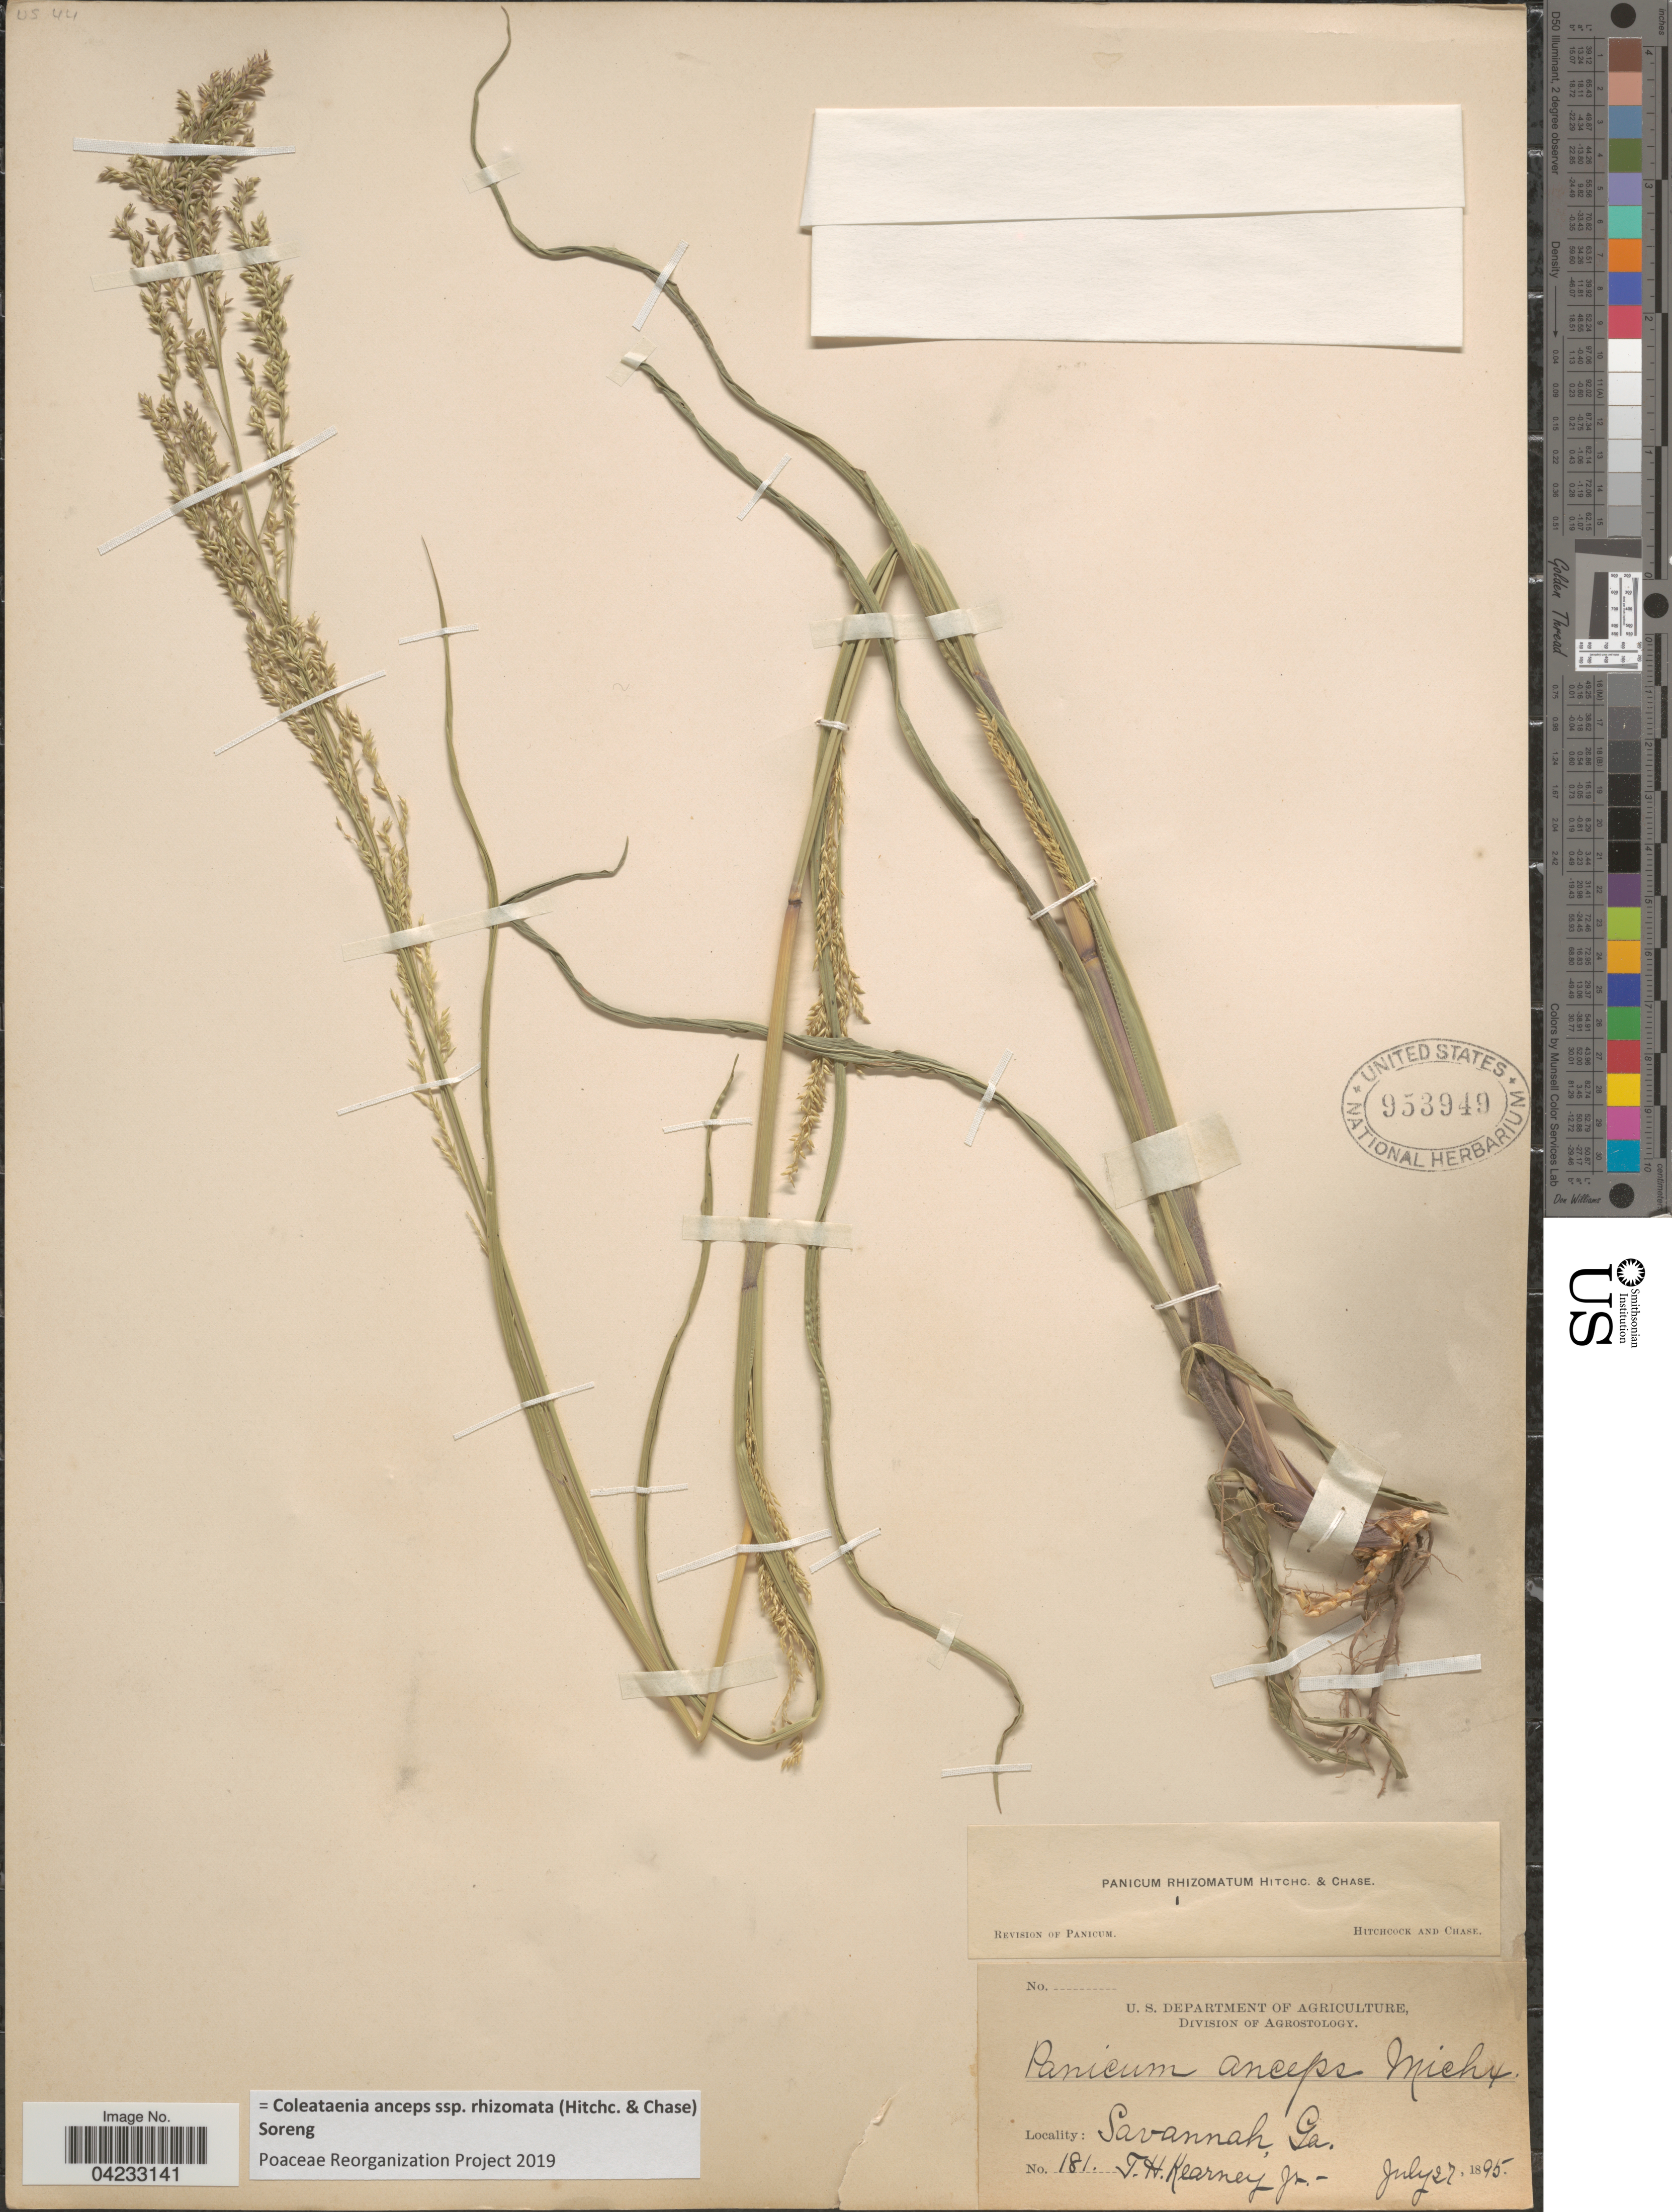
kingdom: Plantae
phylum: Tracheophyta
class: Liliopsida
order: Poales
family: Poaceae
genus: Coleataenia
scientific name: Coleataenia anceps subsp. rhizomata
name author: (Hitchc. & Chase) Soreng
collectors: T. H. Kearney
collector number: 181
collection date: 1895-07-27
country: United States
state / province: Georgia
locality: Savannah.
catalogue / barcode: US 953949